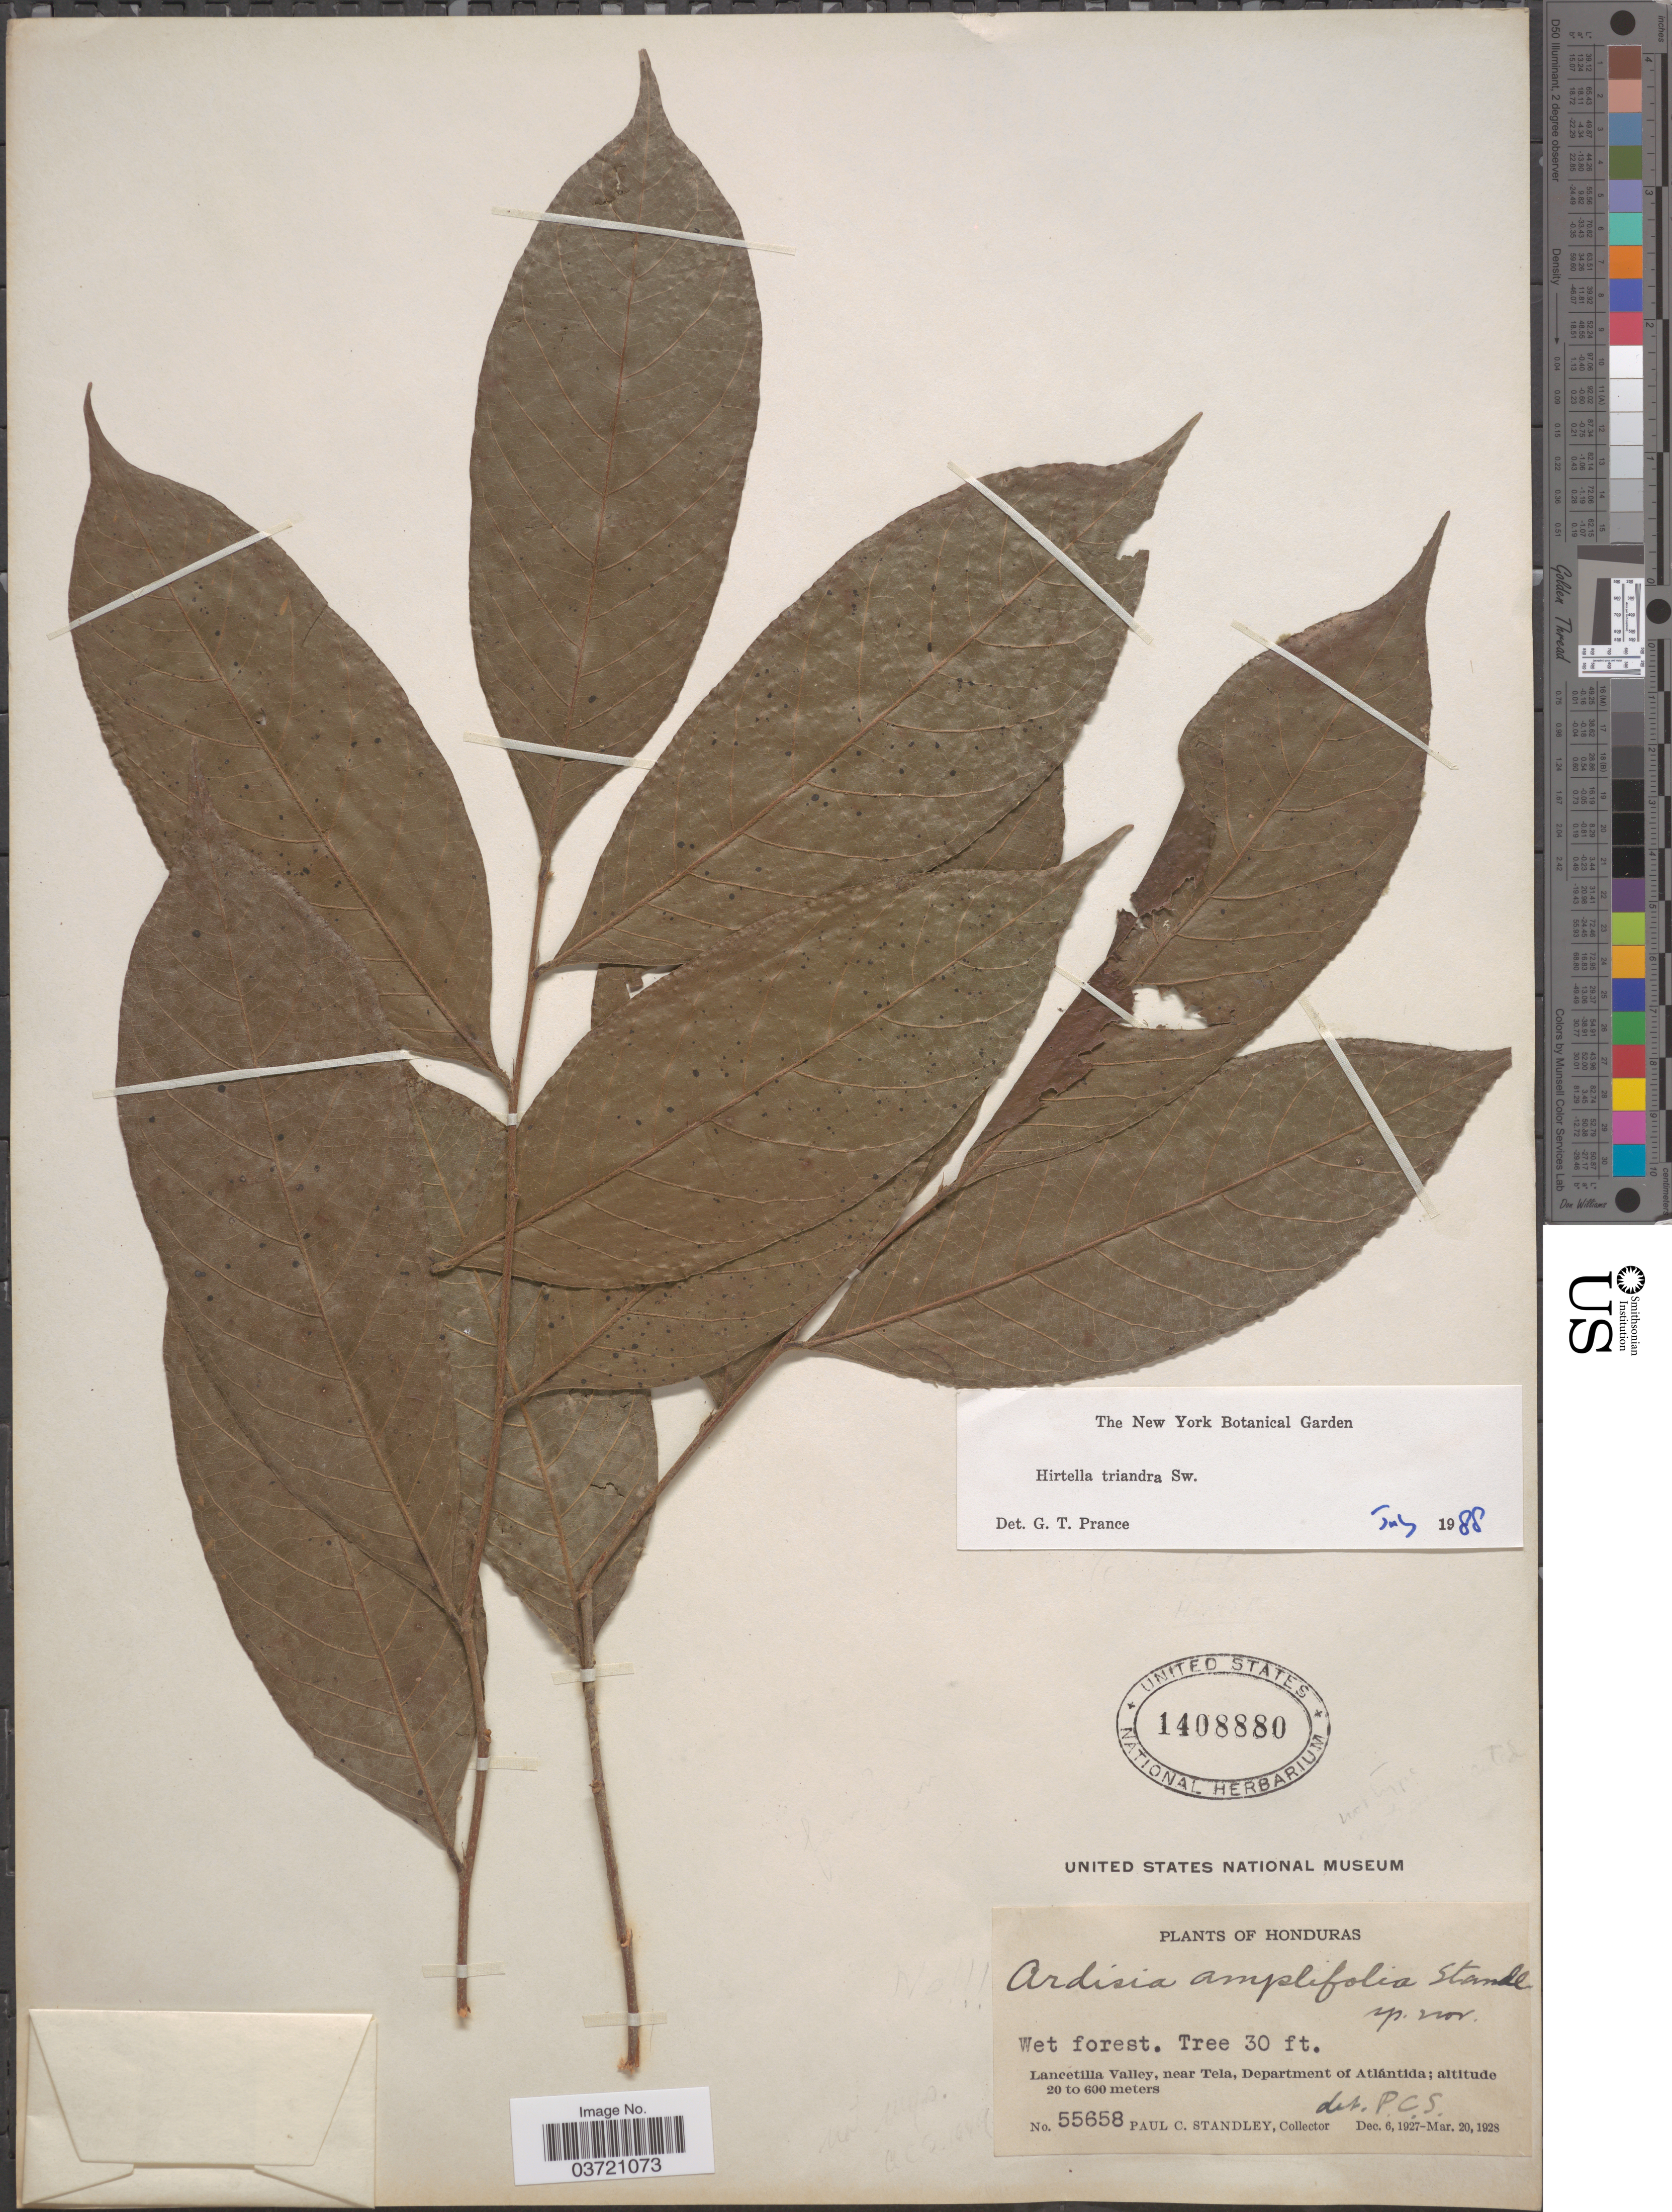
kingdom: Plantae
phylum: Tracheophyta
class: Magnoliopsida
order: Malpighiales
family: Chrysobalanaceae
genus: Hirtella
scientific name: Hirtella triandra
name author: Sw.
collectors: P. C. Standley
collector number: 55658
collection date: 1927-12-06/1928-03-20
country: Honduras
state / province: Atlantida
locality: Lancetilla Valley, near Tela, Department of Atlántida.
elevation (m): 20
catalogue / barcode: US 1408880